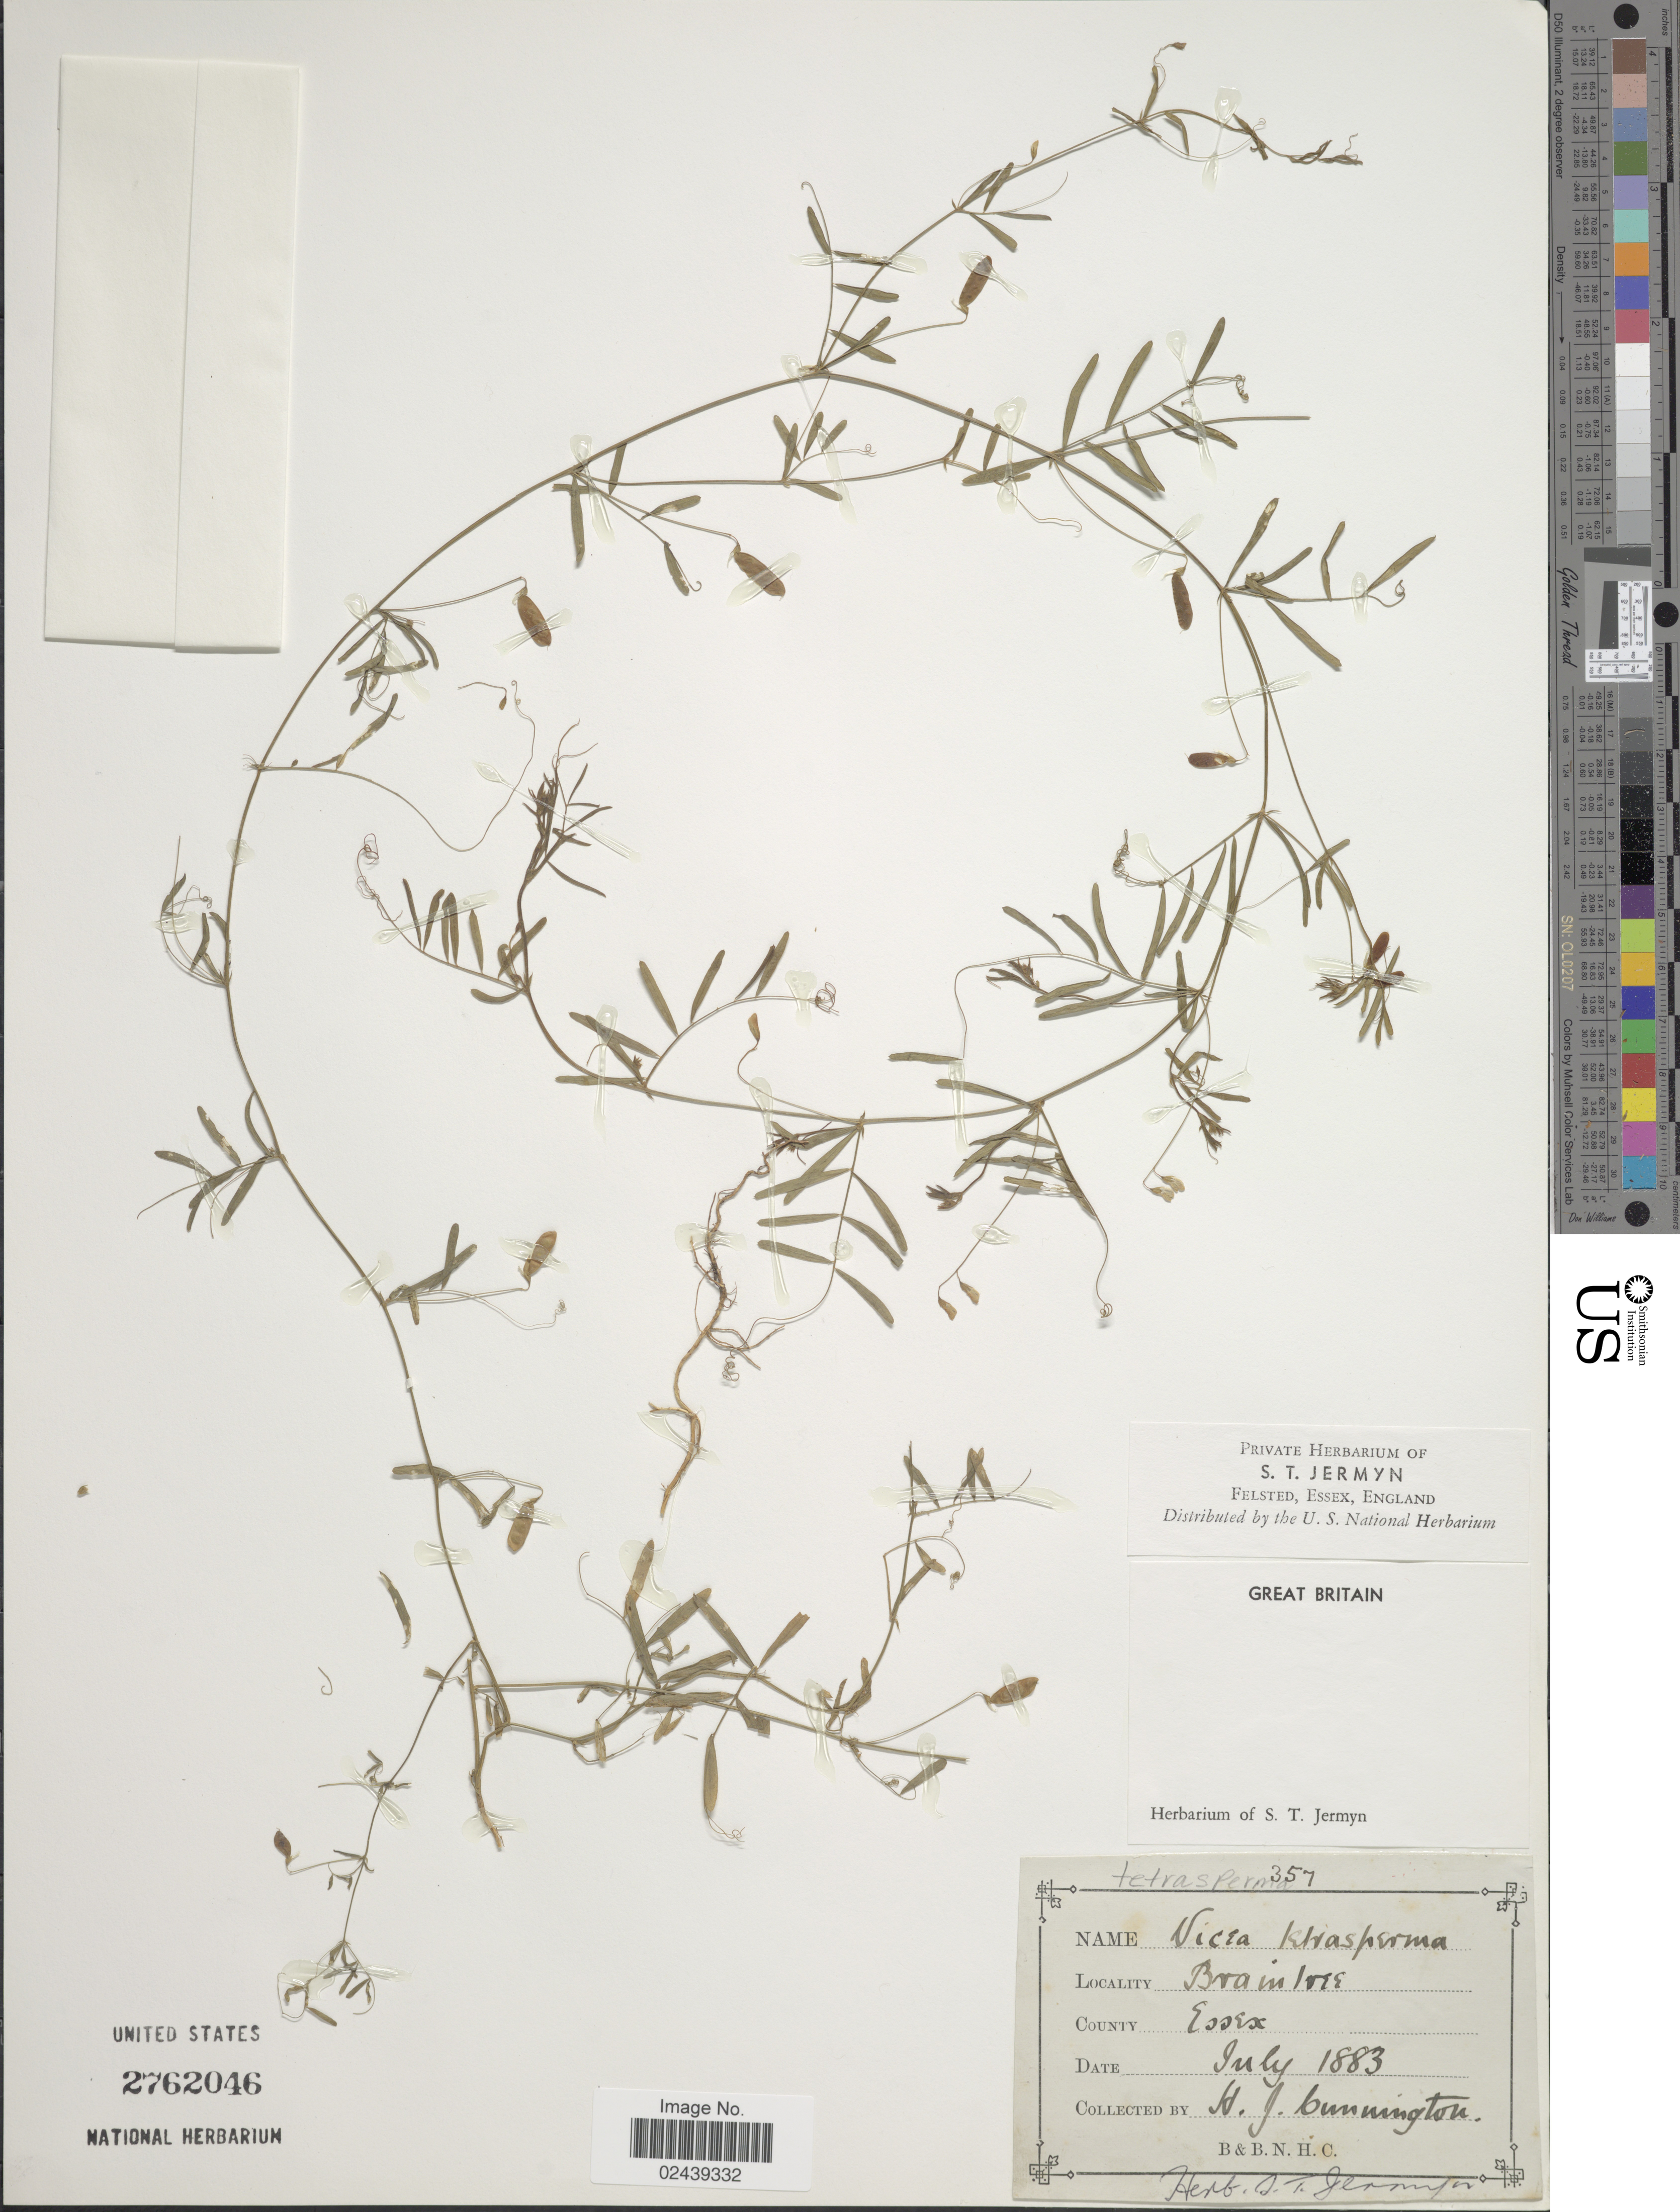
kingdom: Plantae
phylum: Tracheophyta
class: Magnoliopsida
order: Fabales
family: Fabaceae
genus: Vicia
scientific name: Vicia tetrasperma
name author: (L.) Schreb.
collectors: H. Cunnington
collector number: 357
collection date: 1883-07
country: United Kingdom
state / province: England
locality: Great Britain. Braintree County: Essex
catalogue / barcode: US 2762046